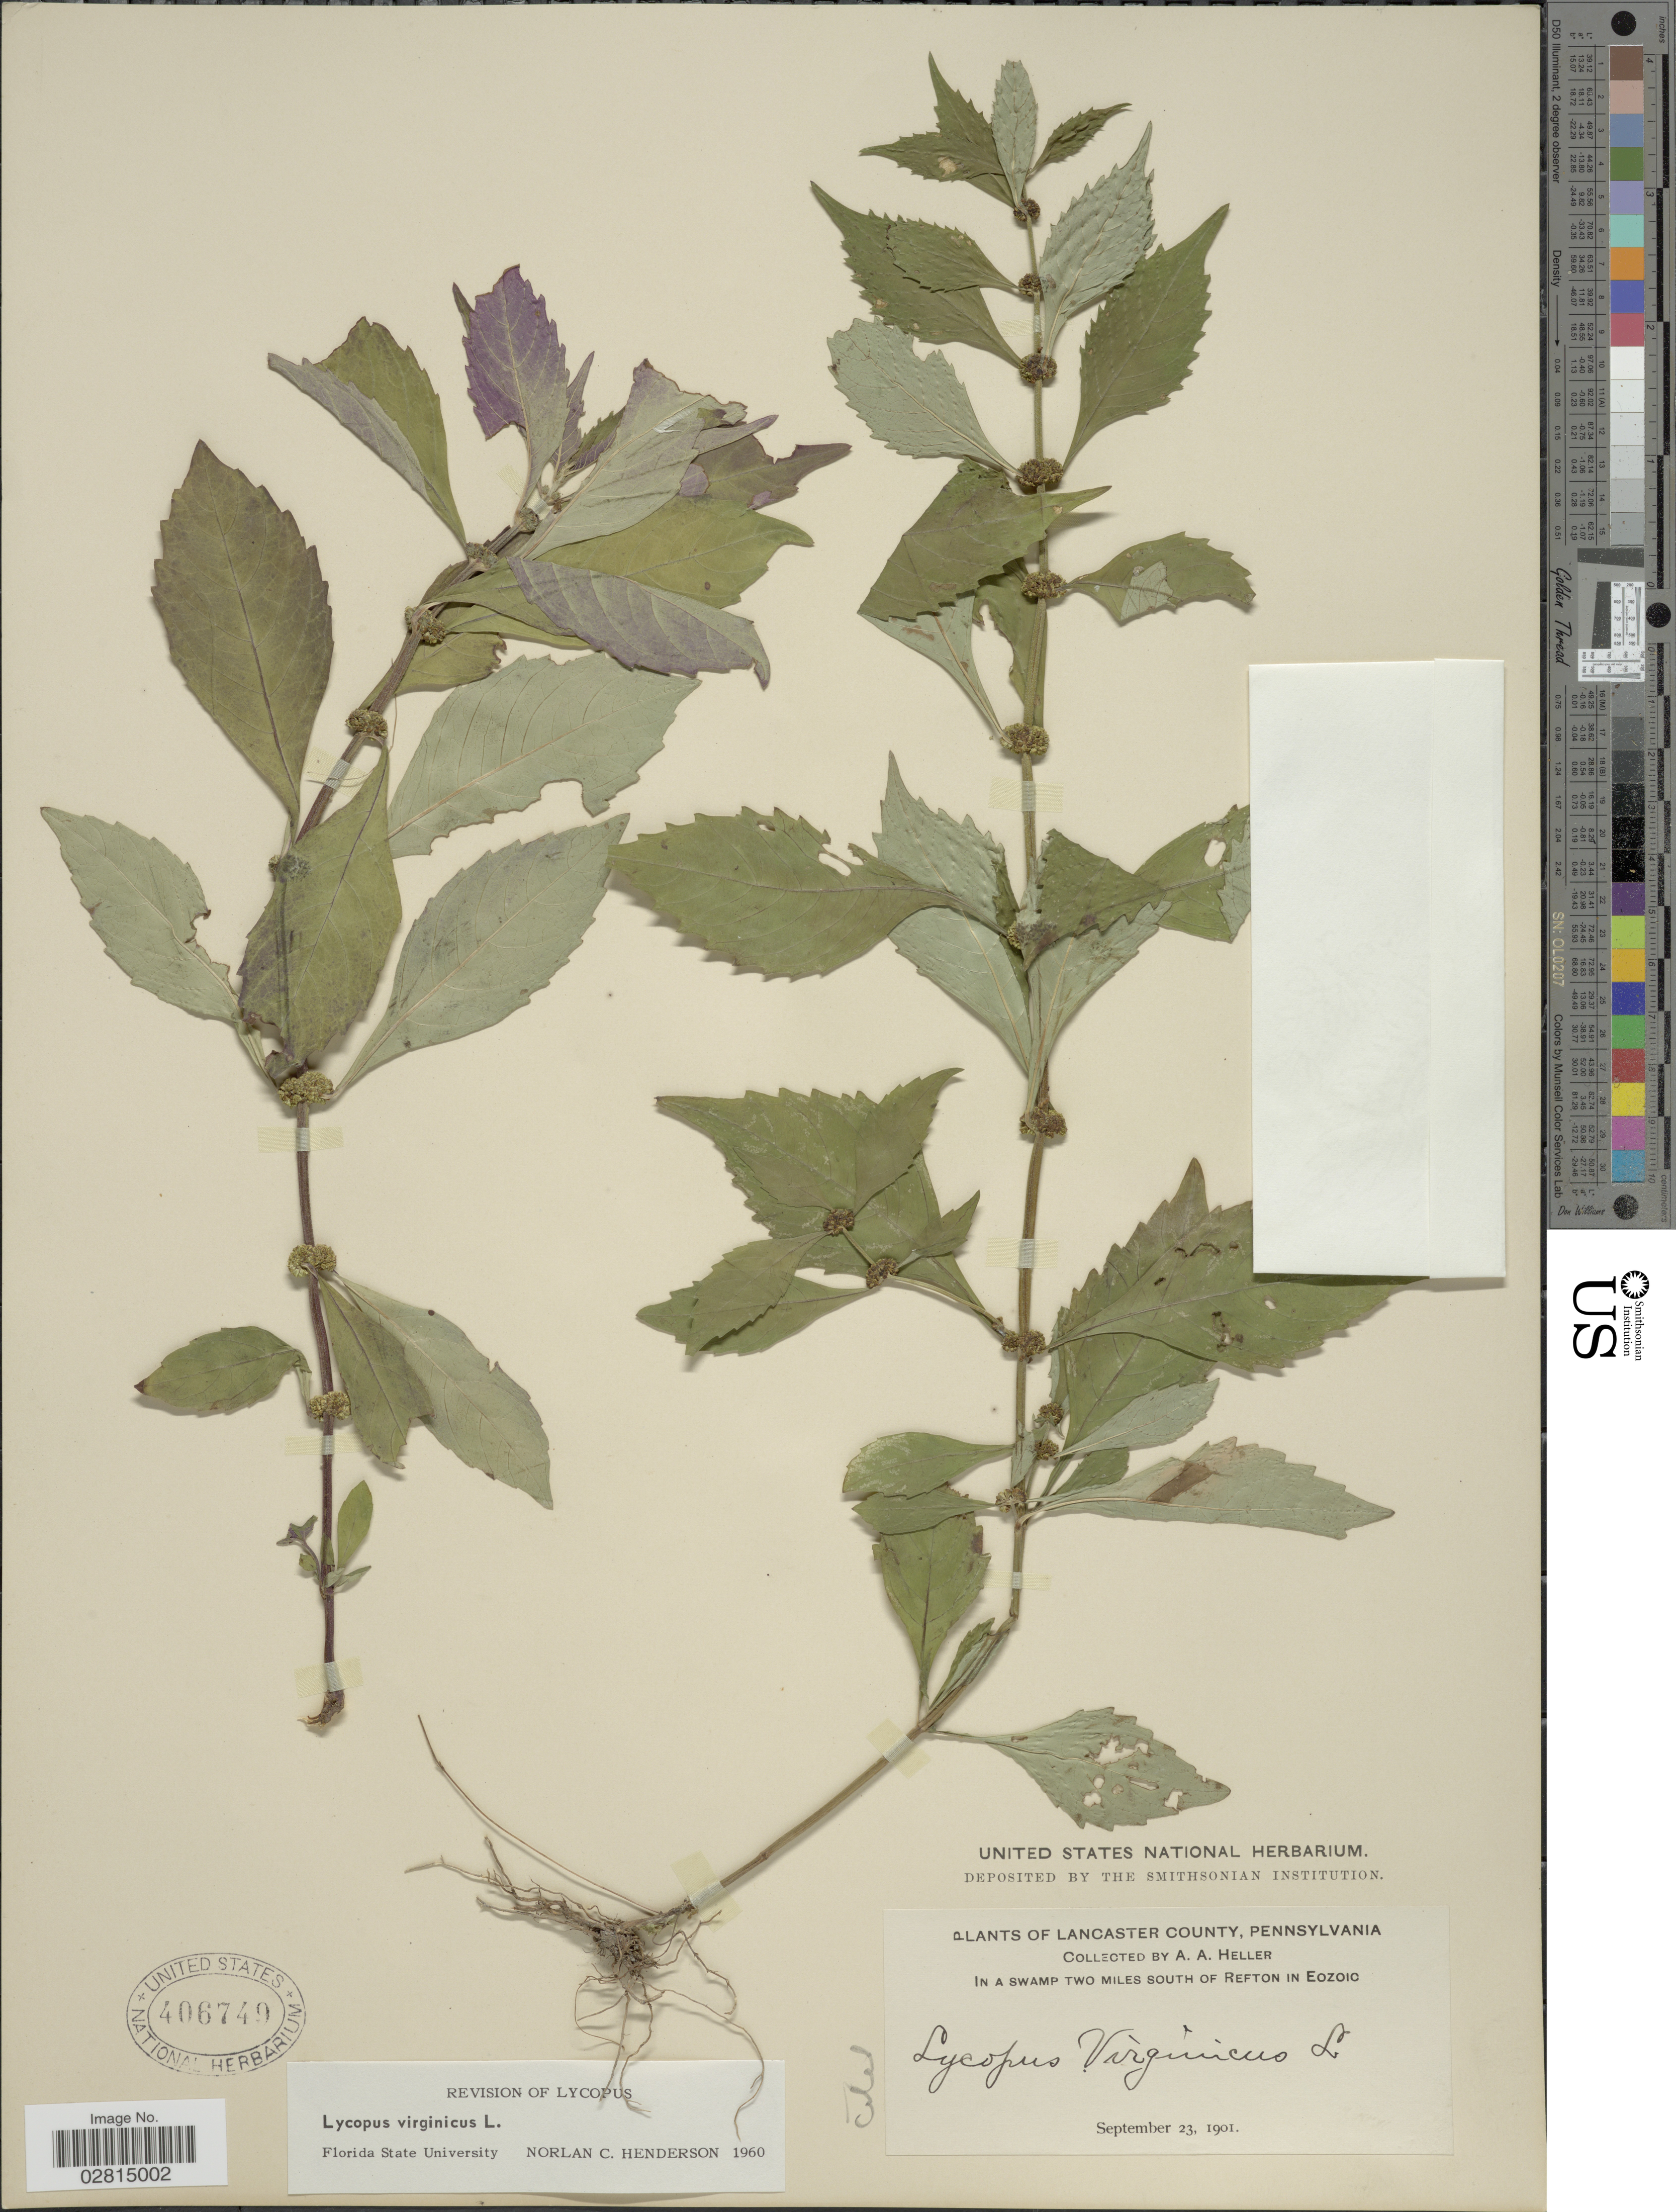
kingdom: Plantae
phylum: Tracheophyta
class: Magnoliopsida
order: Lamiales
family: Lamiaceae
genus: Lycopus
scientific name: Lycopus virginicus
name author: L.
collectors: A. A. Heller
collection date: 1901-09-23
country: United States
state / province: Pennsylvania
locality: Lancaster County, in a swamp two miles south of Refton in Eozoic.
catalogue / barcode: US 406749